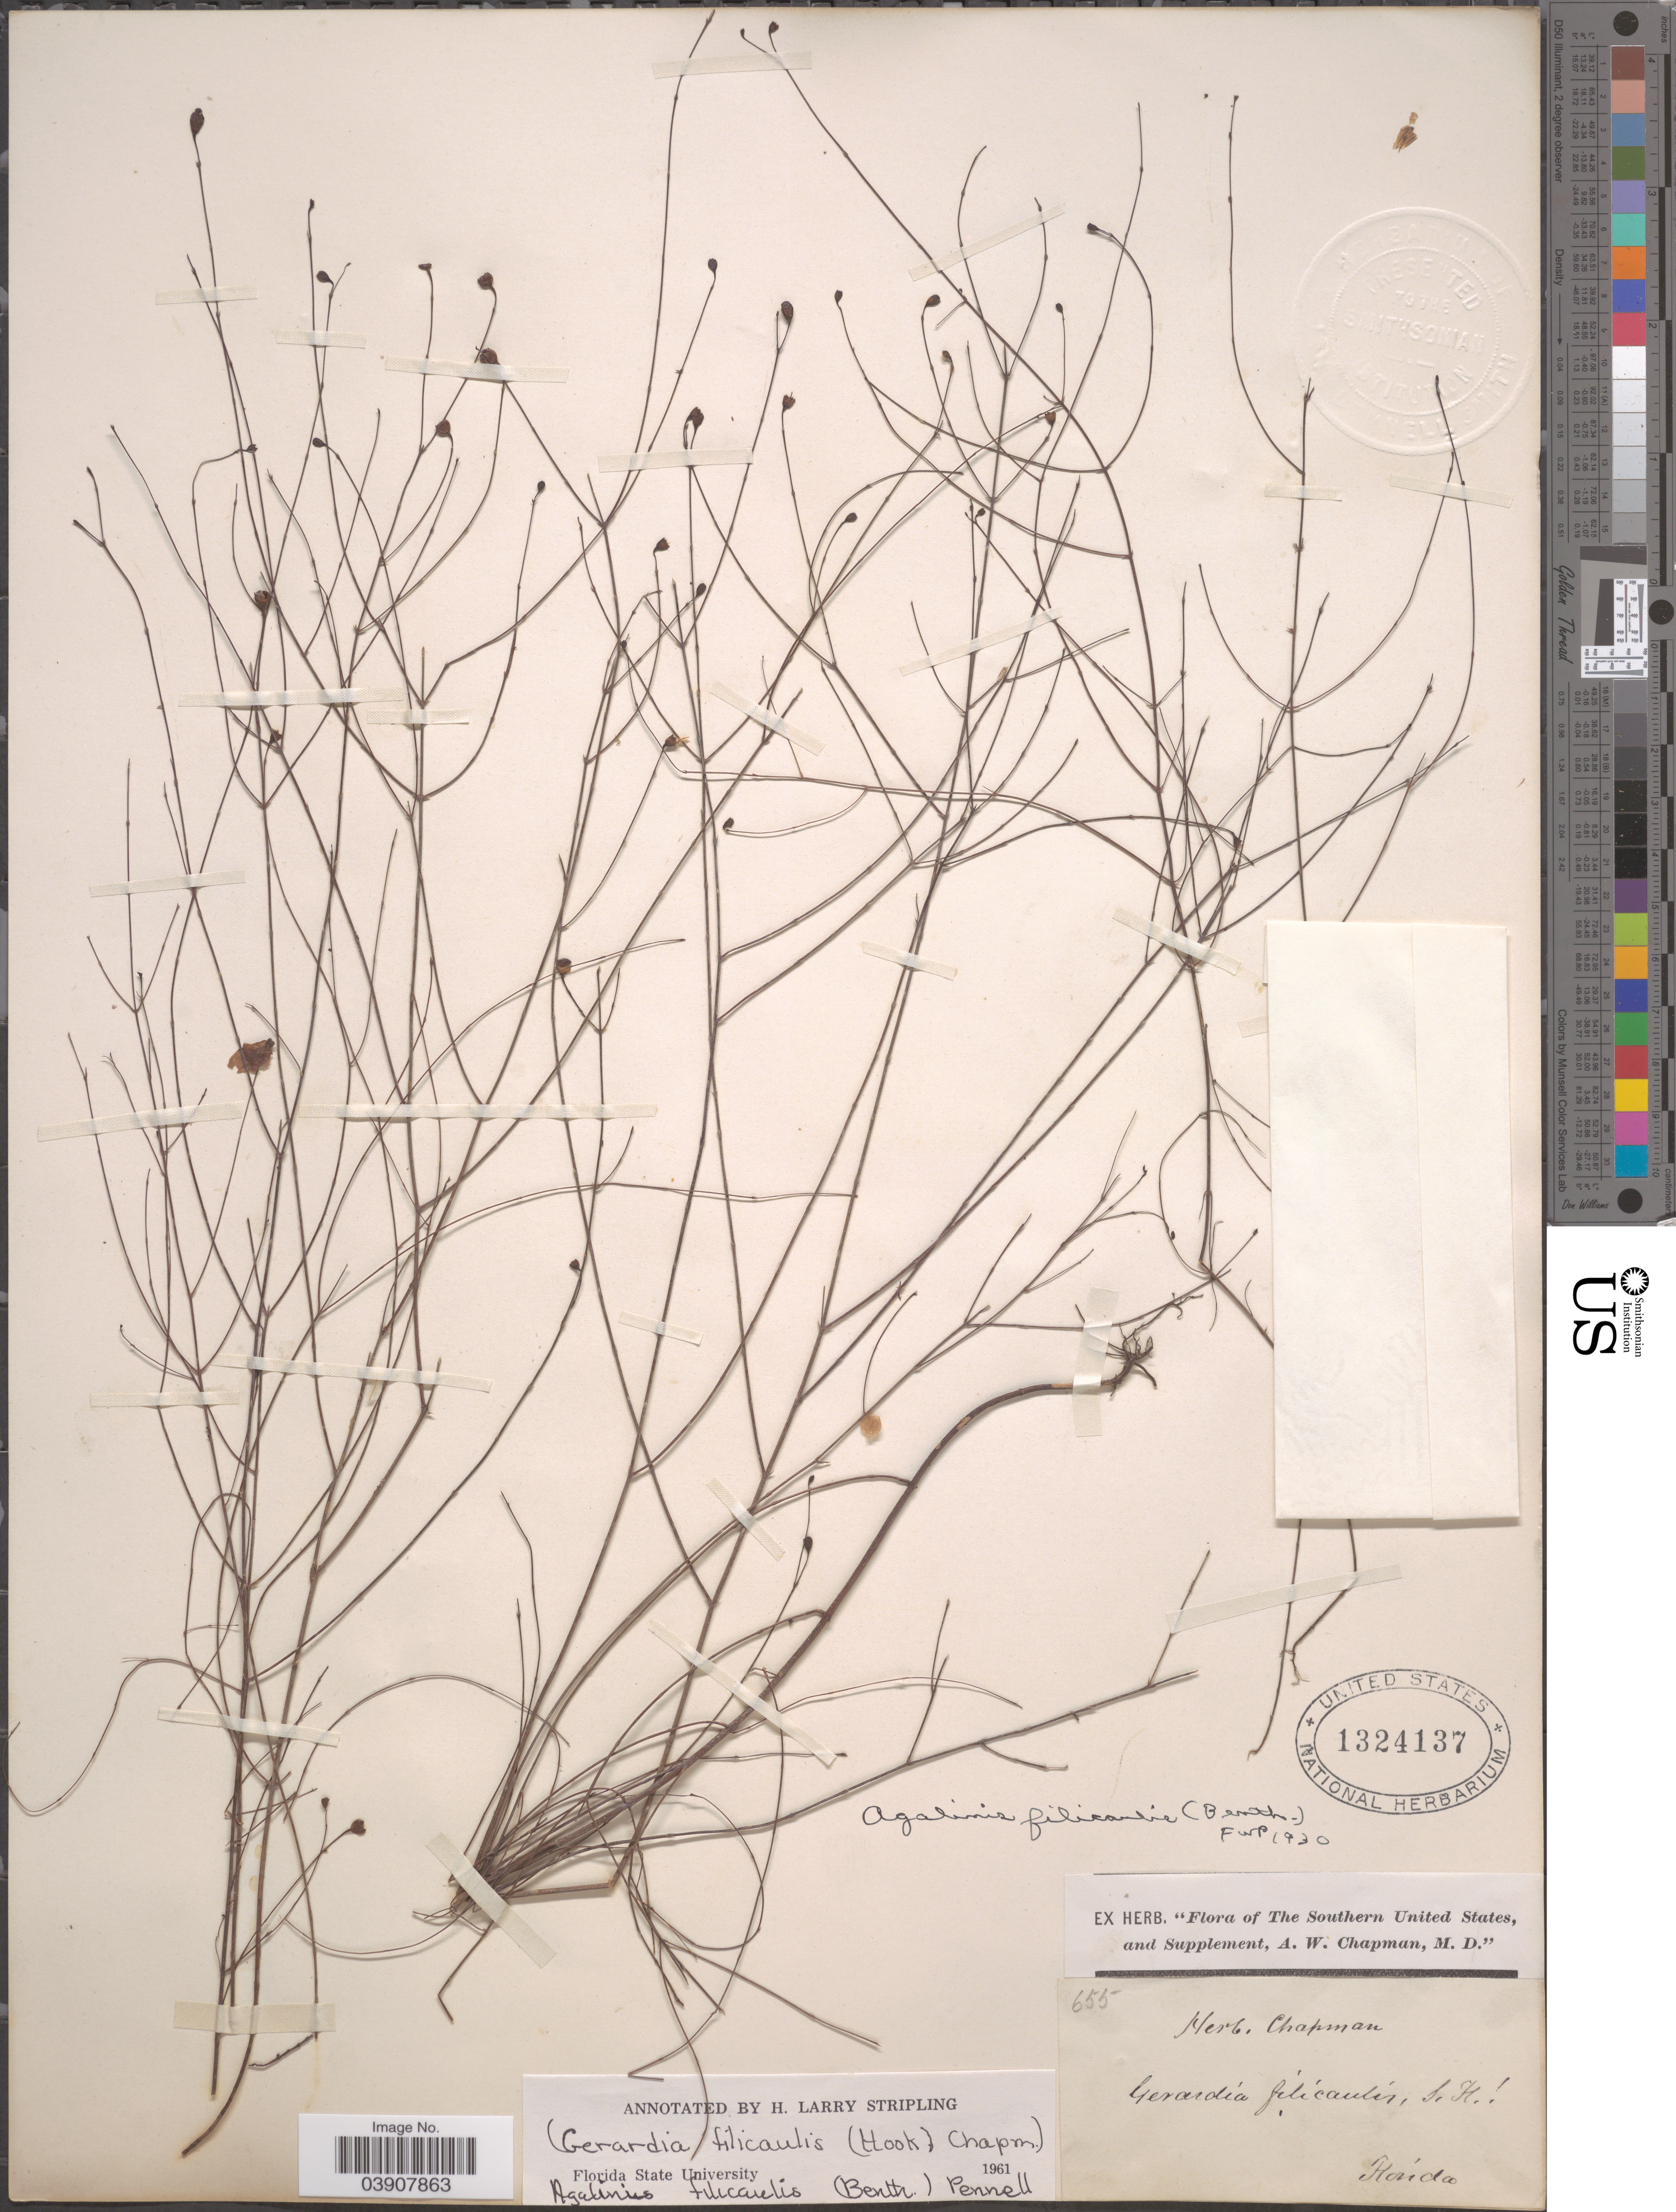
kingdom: Plantae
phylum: Tracheophyta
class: Magnoliopsida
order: Lamiales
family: Orobanchaceae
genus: Agalinis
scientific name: Agalinis filicaulis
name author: (Benth.) Pennell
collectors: A. W. Chapman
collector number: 655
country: United States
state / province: Florida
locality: The Southern United States.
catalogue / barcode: US 1324137